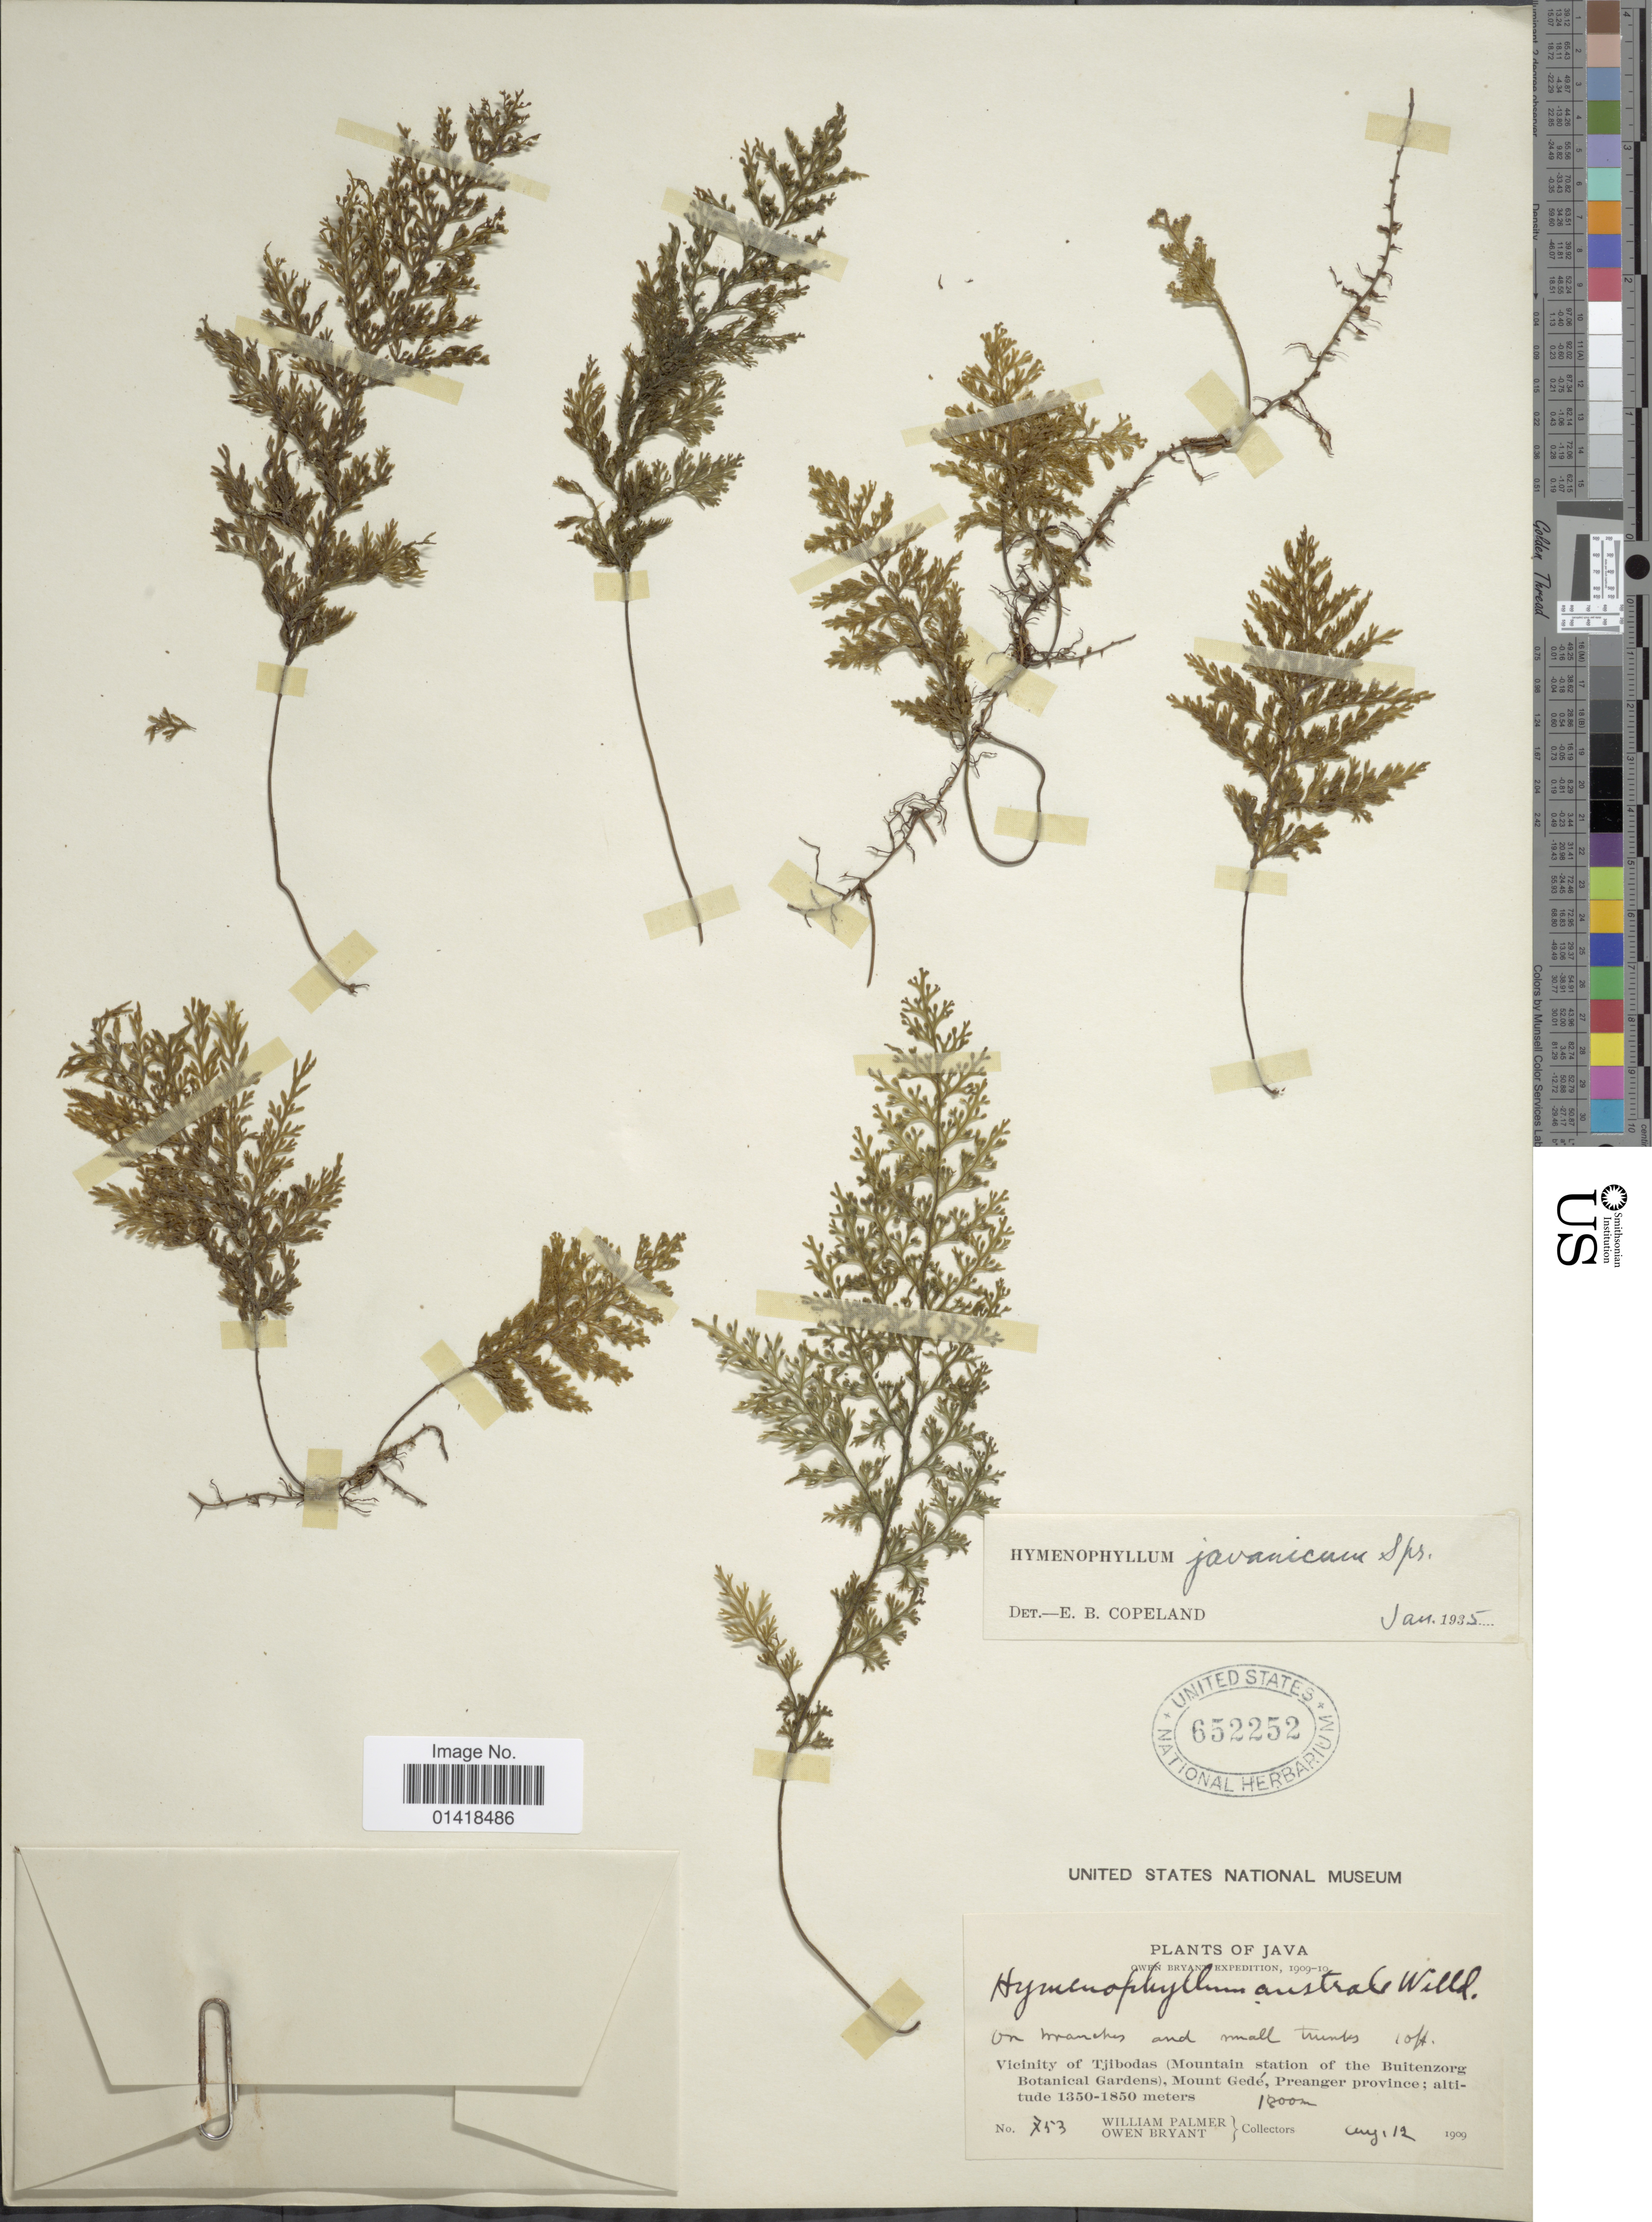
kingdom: Plantae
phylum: Tracheophyta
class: Polypodiopsida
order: Hymenophyllales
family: Hymenophyllaceae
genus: Hymenophyllum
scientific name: Hymenophyllum javanicum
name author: Spreng.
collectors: W. Palmer & O. Bryant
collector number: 753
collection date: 1909-08-12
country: Indonesia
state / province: Java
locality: Vicinity of Tjibodas (Mountain station of the Buitenzorg Botanical Gardens), Mount Gede, Preanger province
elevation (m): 1800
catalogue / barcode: US 652252